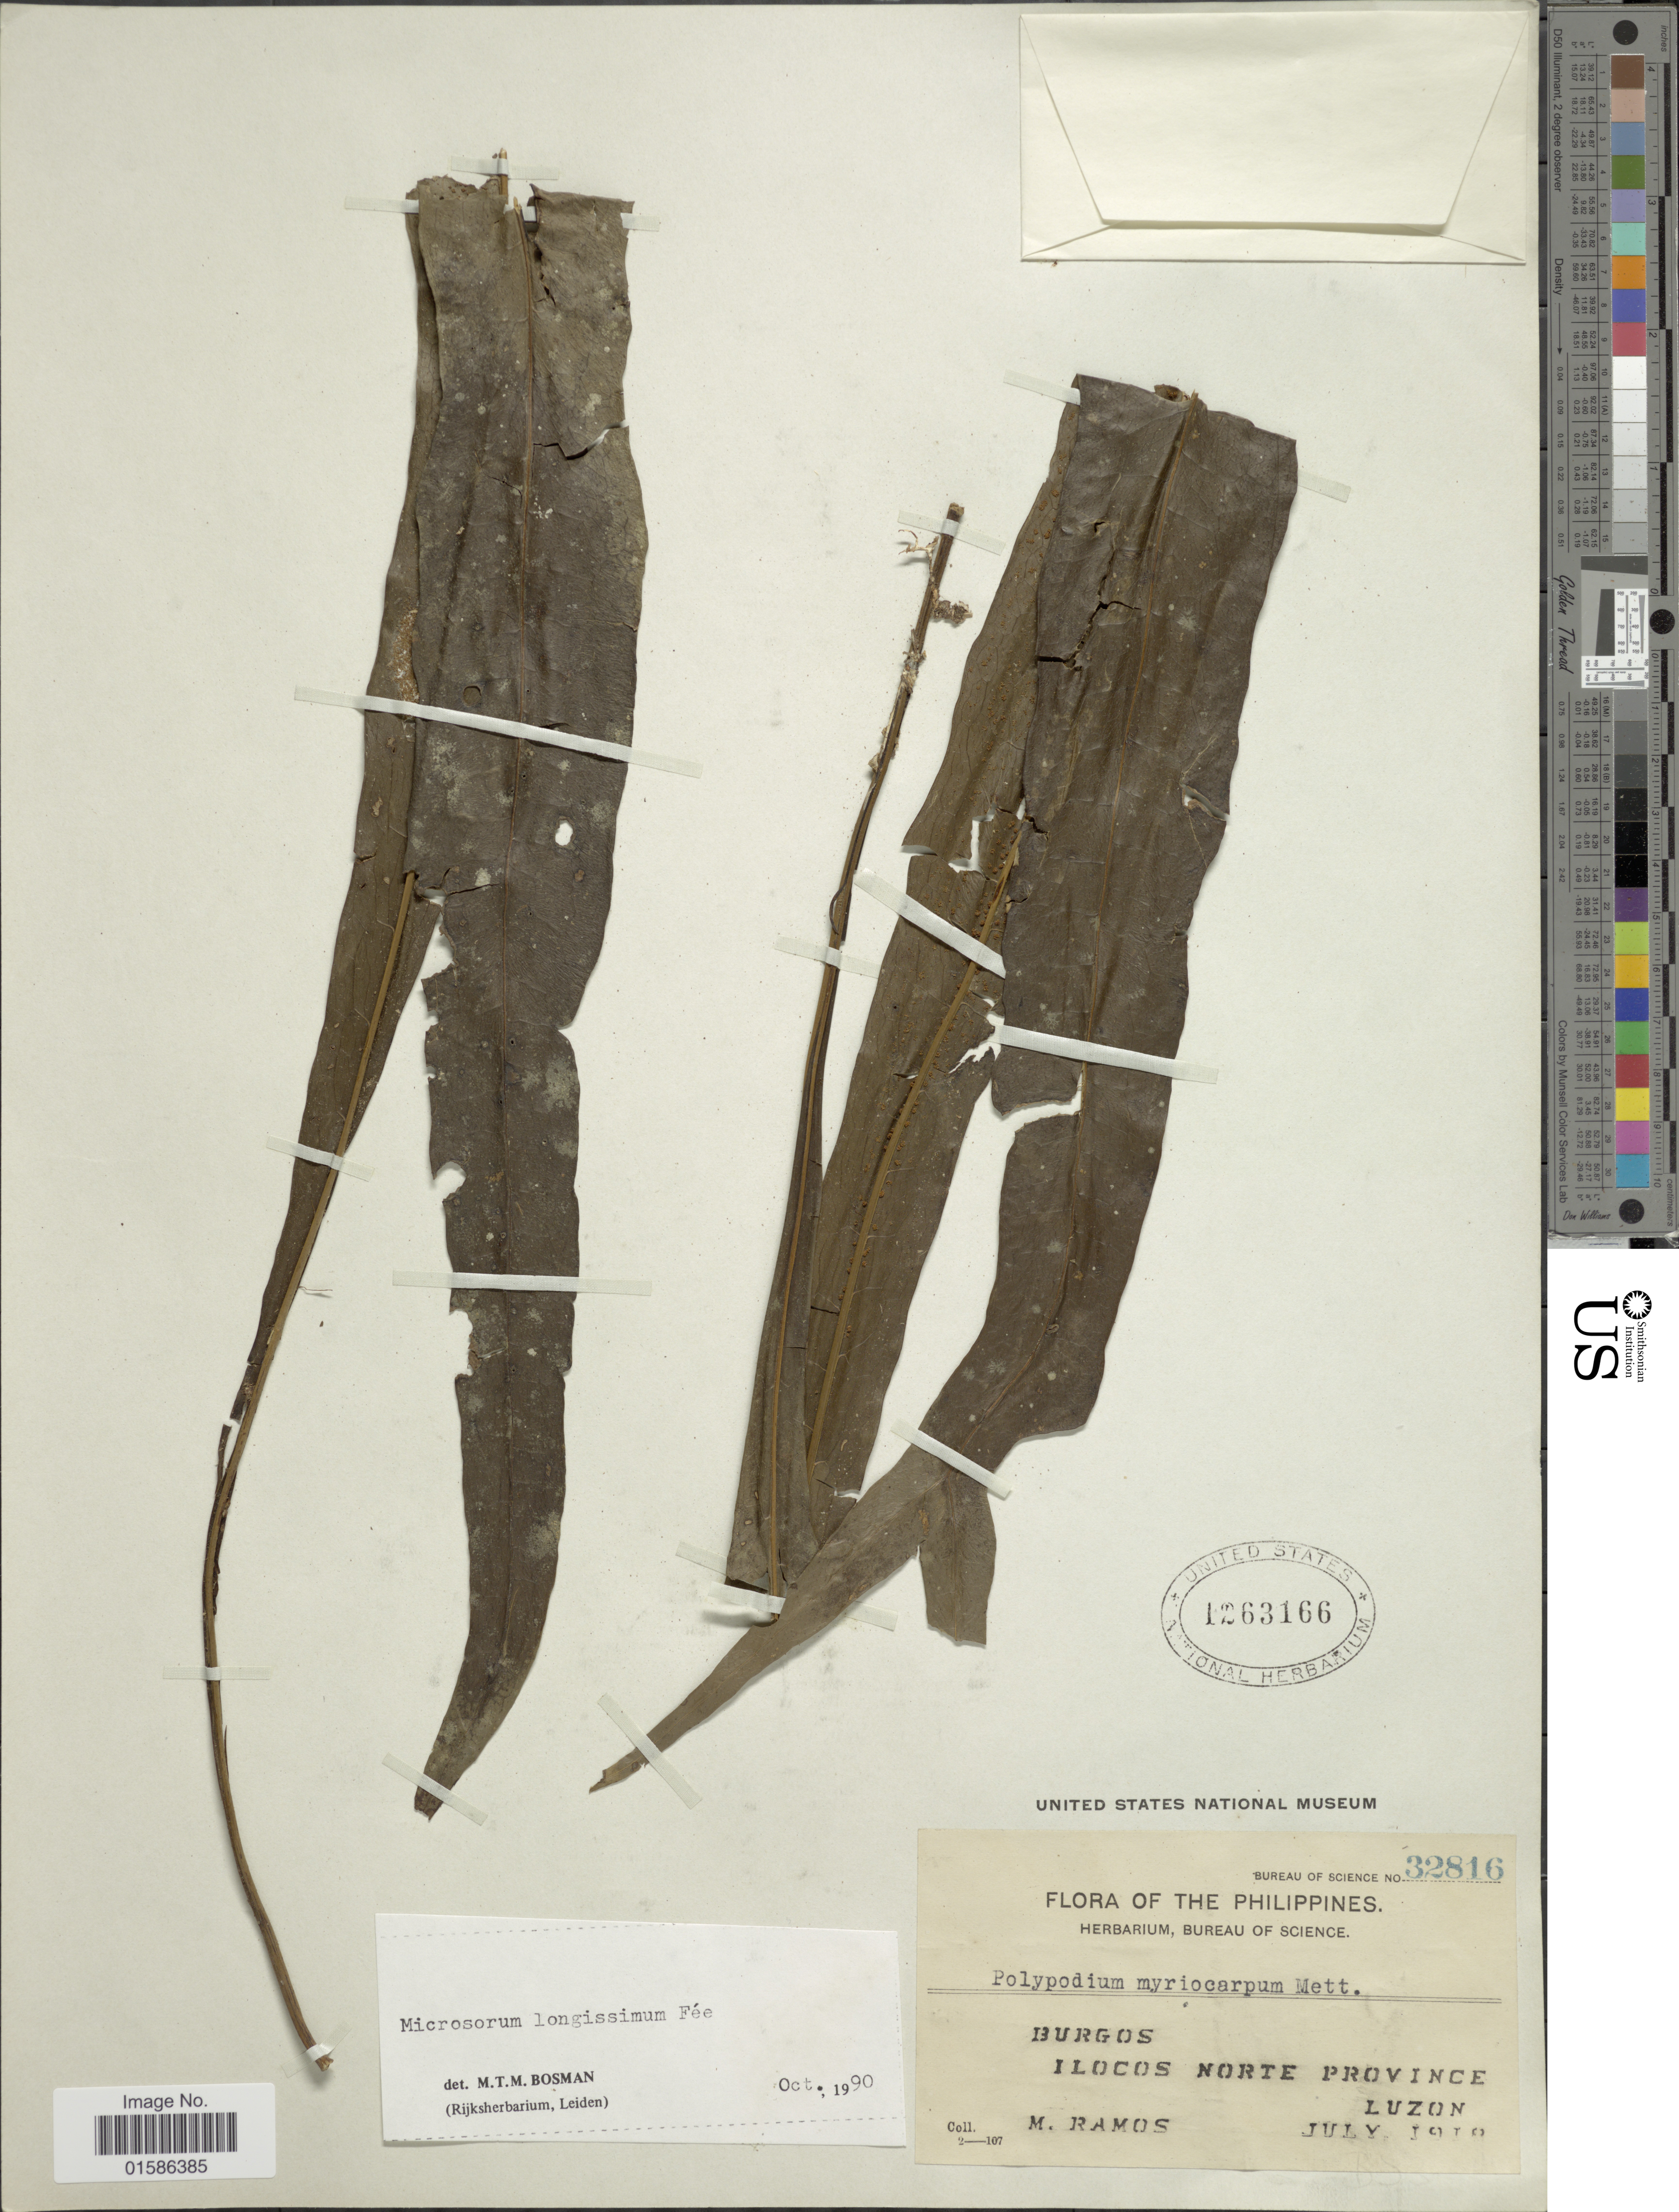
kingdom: Plantae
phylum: Tracheophyta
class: Polypodiopsida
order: Polypodiales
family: Polypodiaceae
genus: Microsorum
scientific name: Microsorum longissimum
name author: Fée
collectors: M. Ramos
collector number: Bureau of Science 32816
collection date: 1918-07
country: Philippines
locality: Burgos, Ilocos Norte Province, Luzon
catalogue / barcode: US 1263166